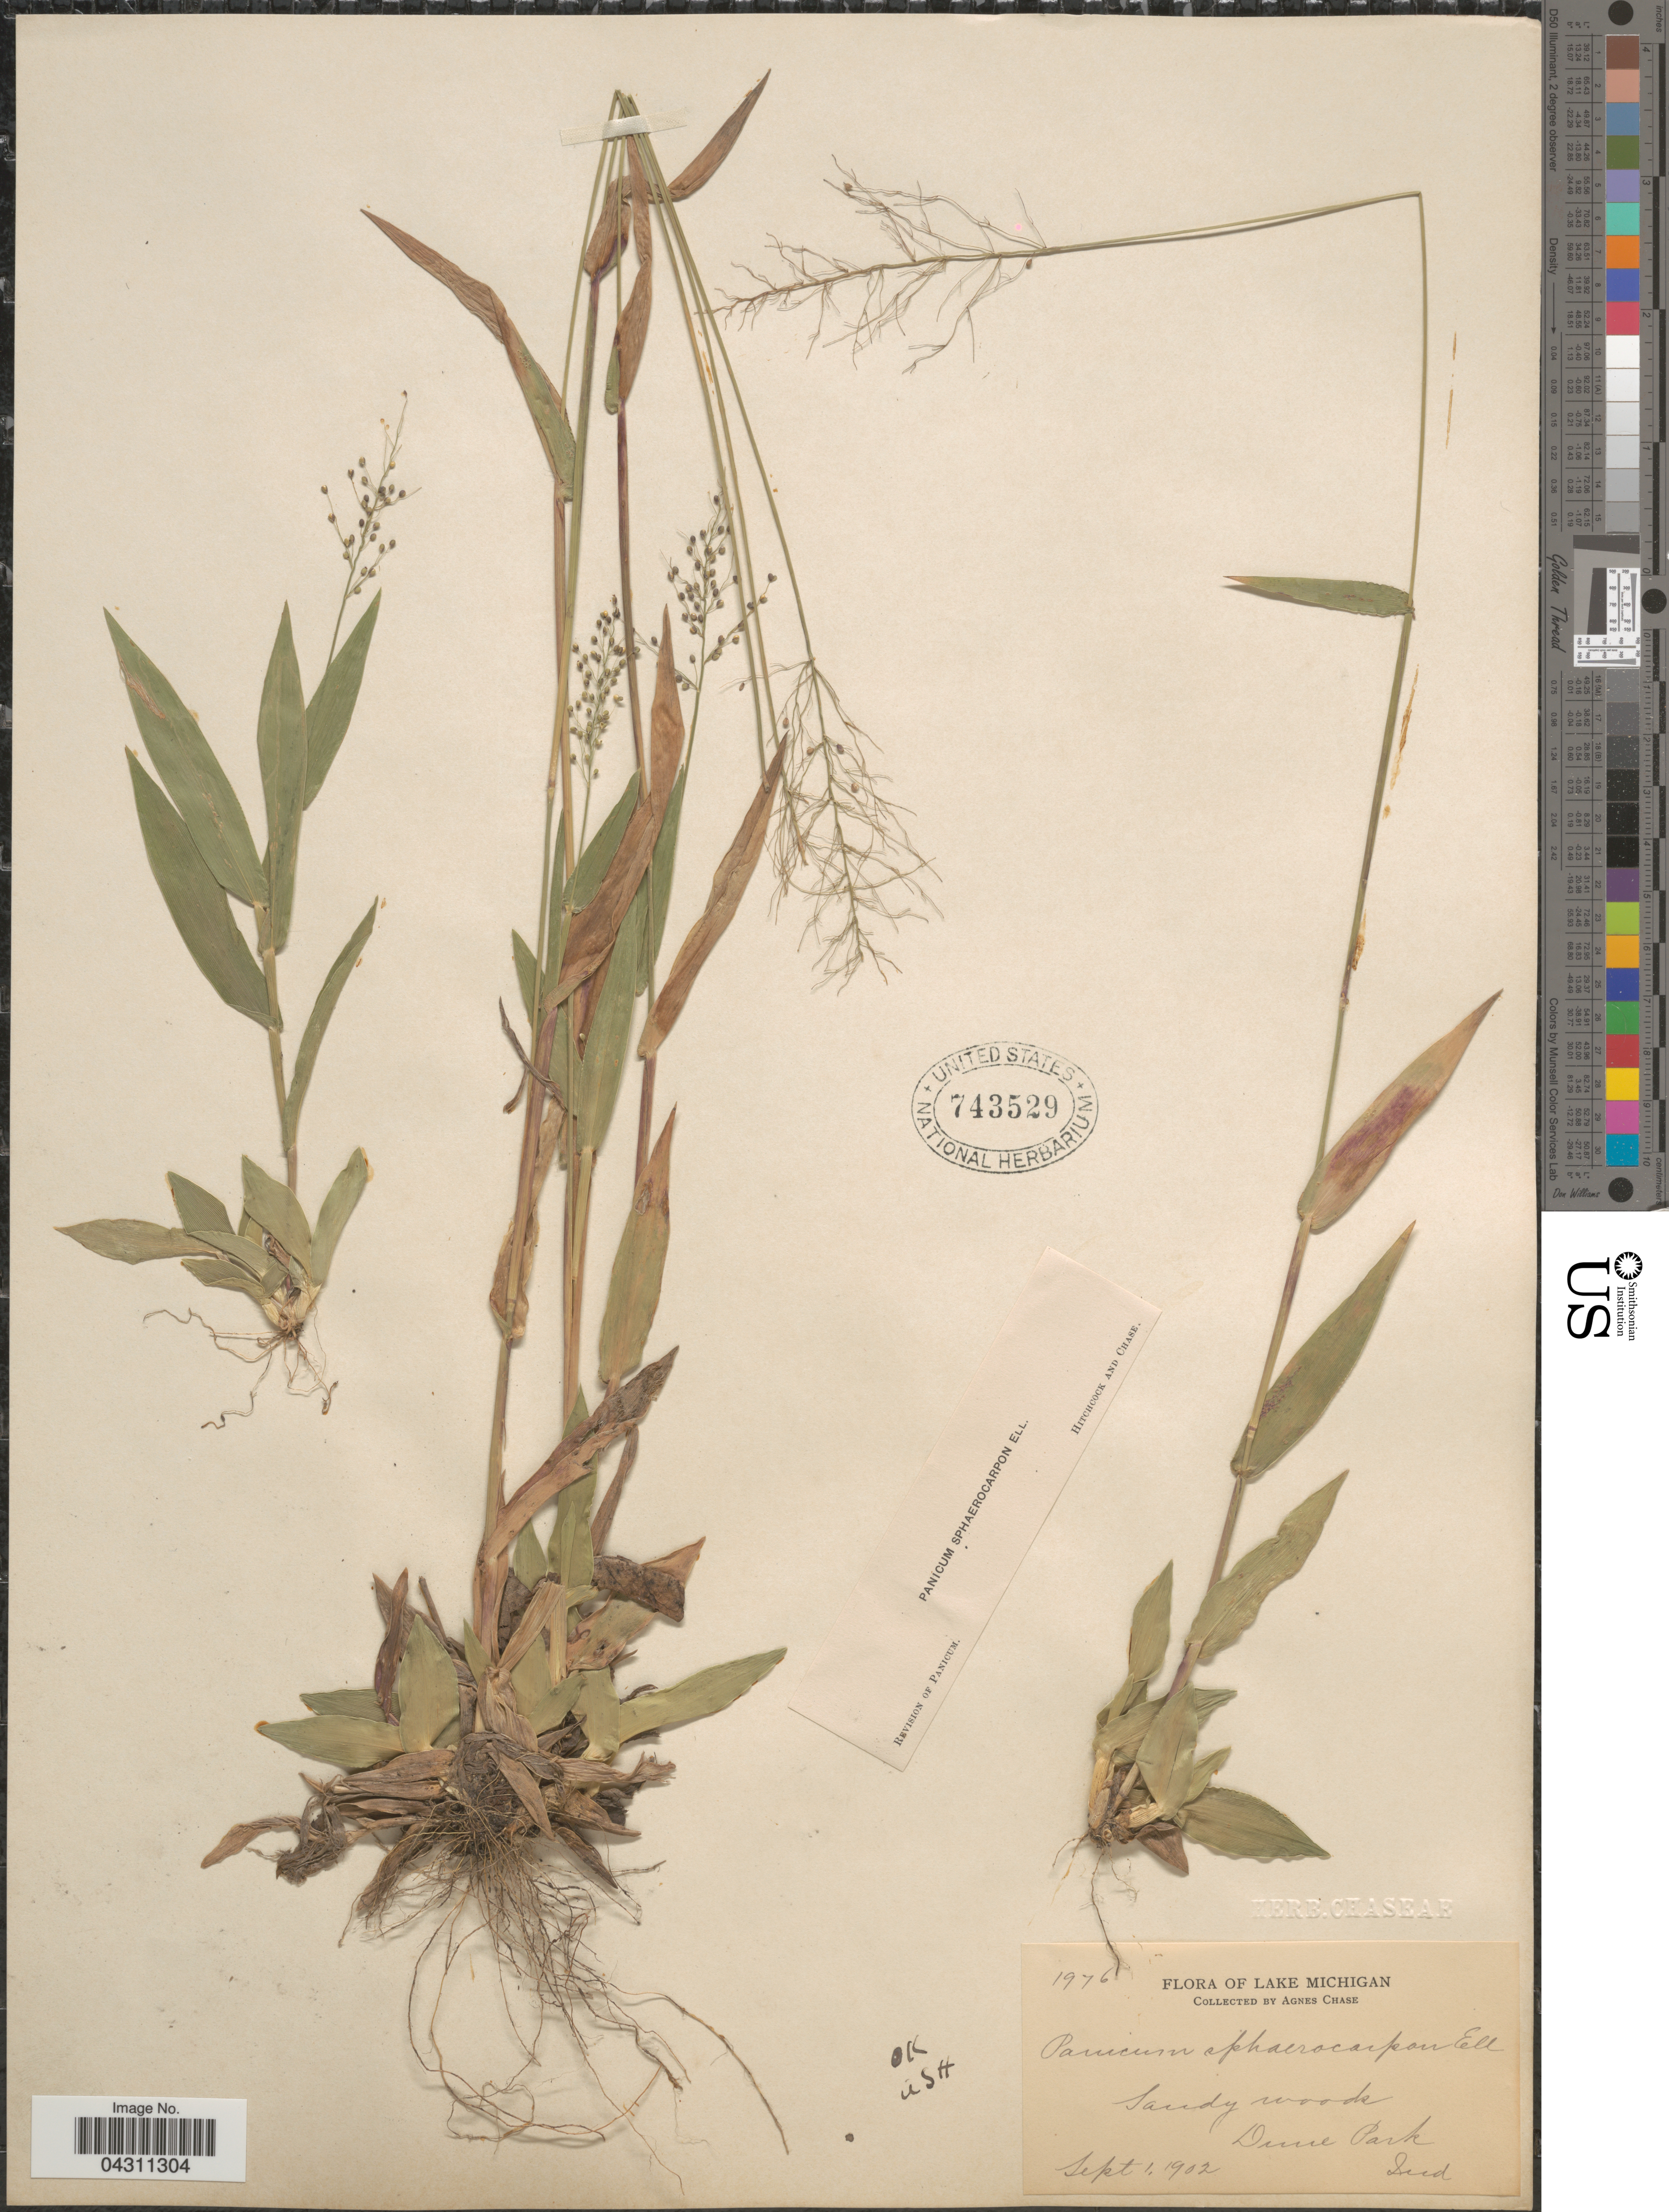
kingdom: Plantae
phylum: Tracheophyta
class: Liliopsida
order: Poales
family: Poaceae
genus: Dichanthelium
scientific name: Dichanthelium sphaerocarpon var. sphaerocarpon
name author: (Elliott) Gould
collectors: A. Chase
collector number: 1976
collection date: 1902-09-01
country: United States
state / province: Indiana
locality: Lake Michigan. Dune Park.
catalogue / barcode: US 743529